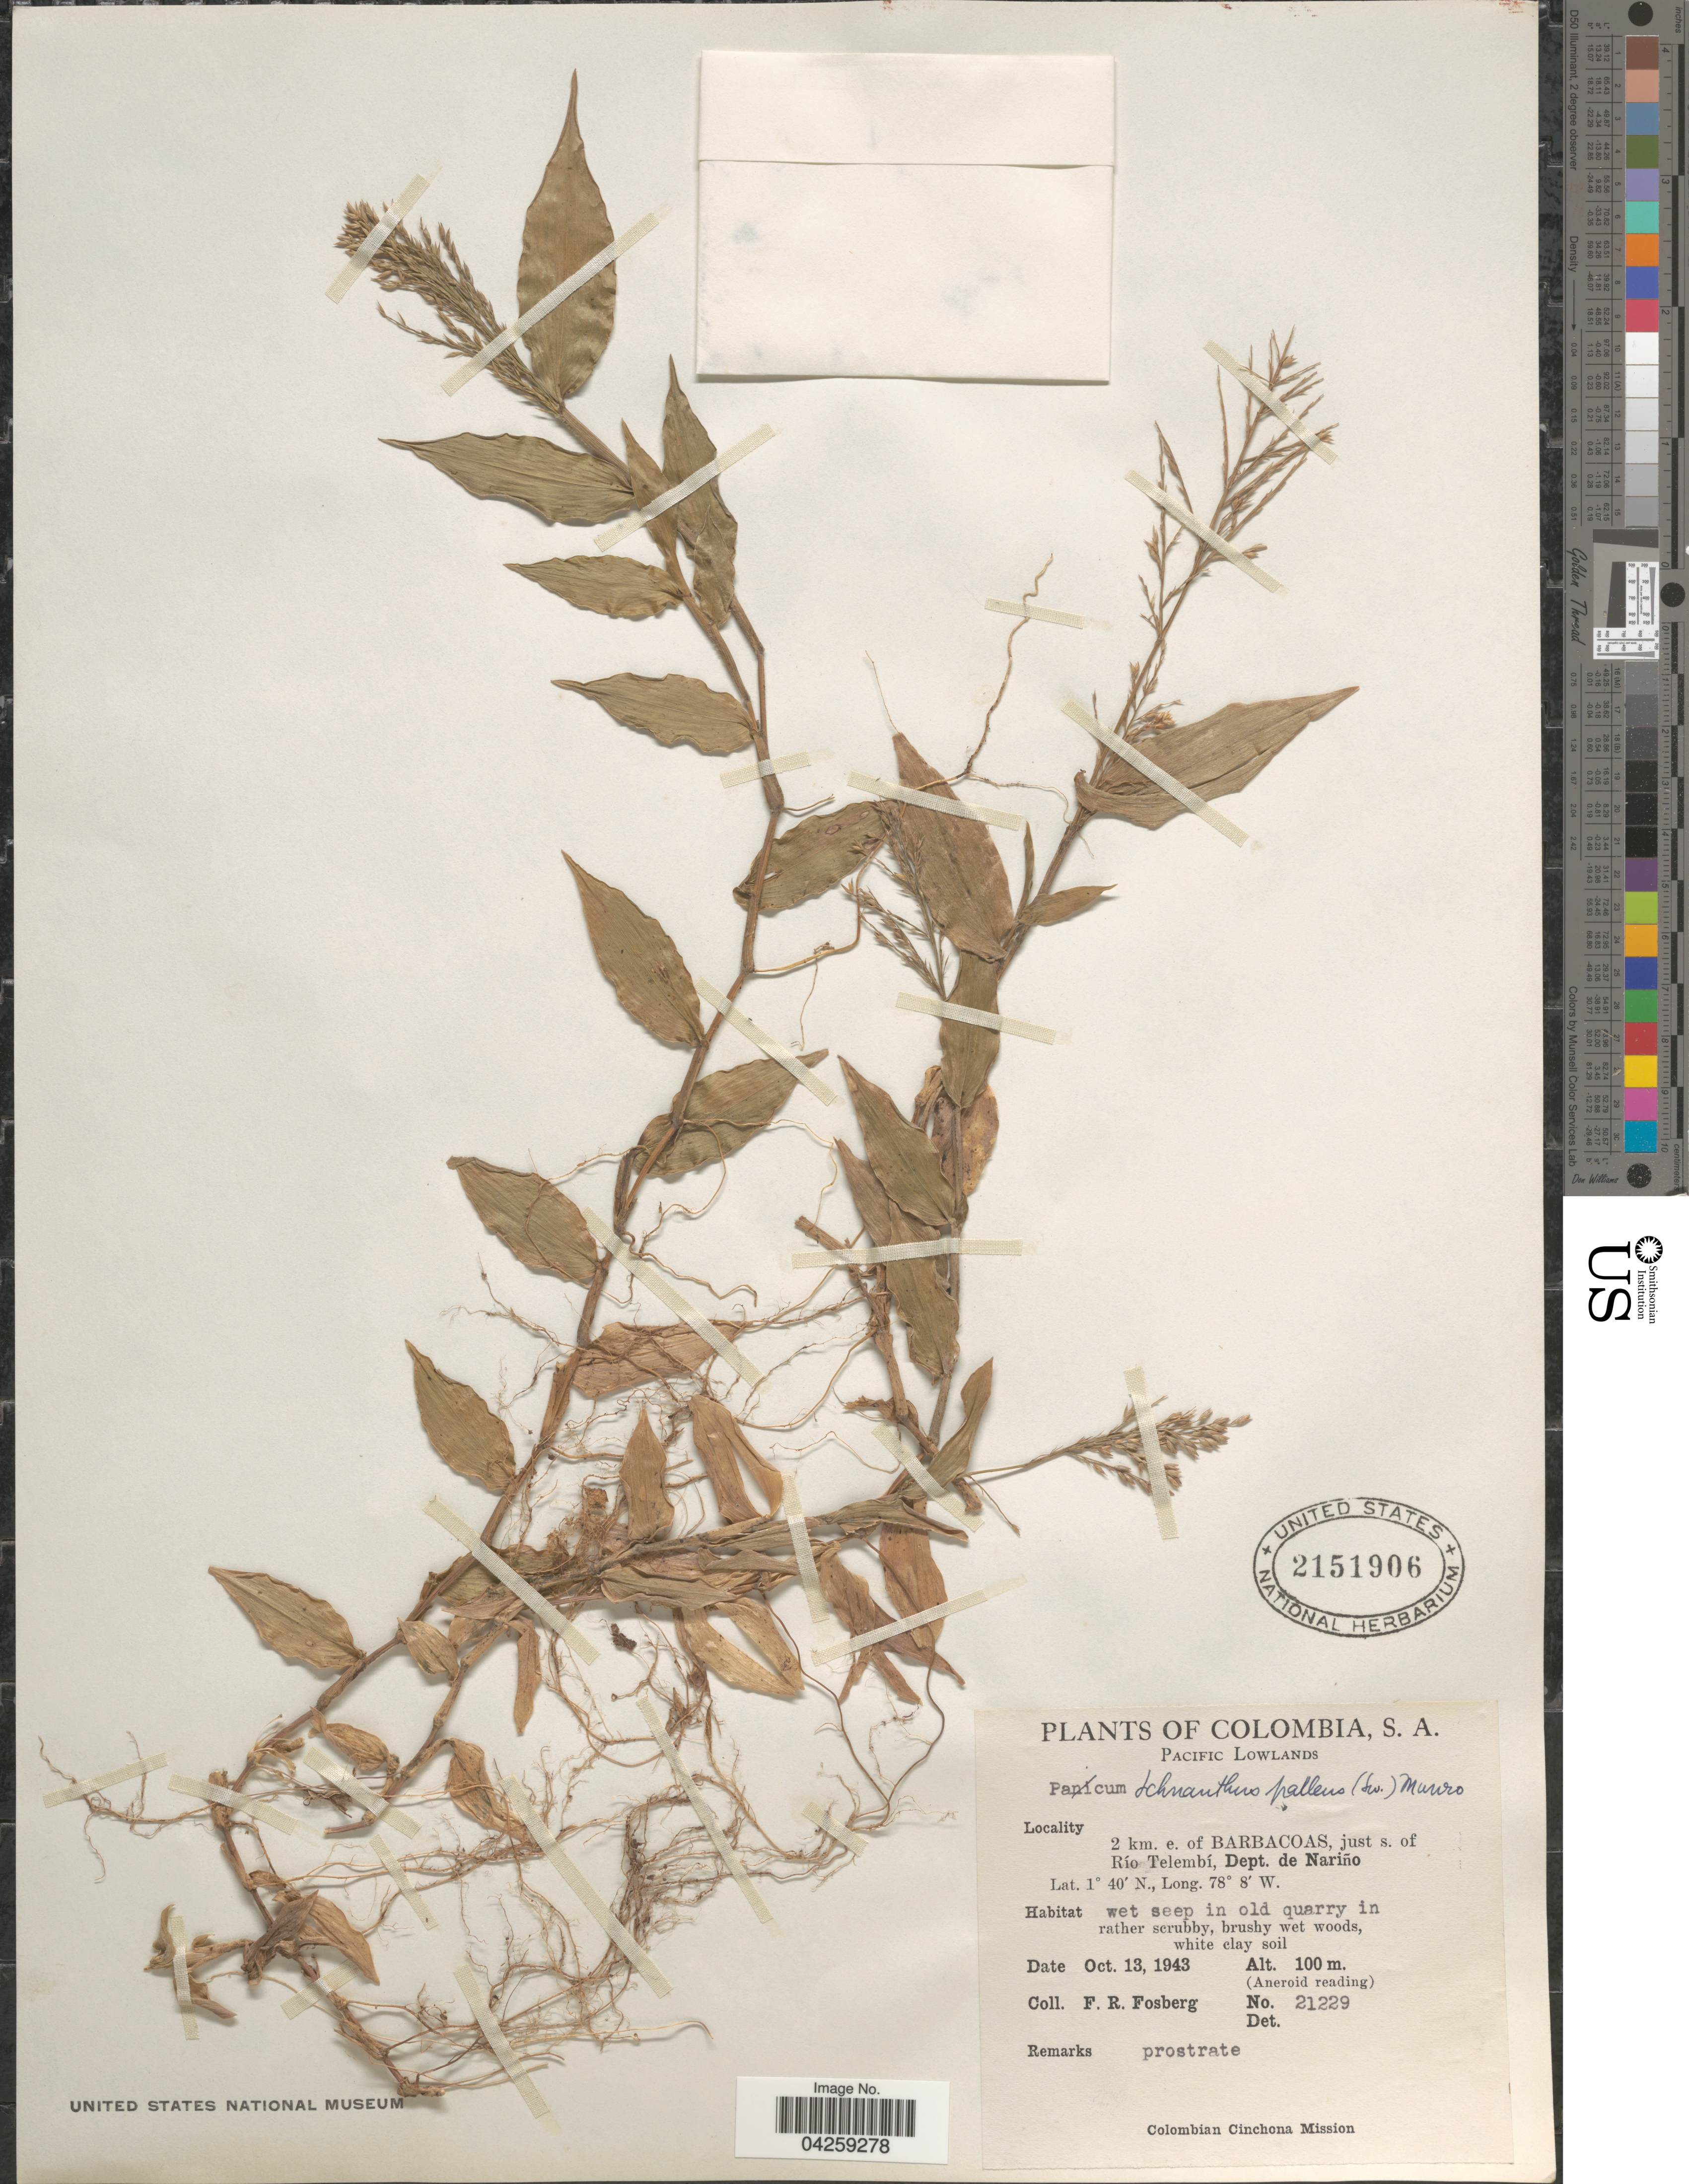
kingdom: Plantae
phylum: Tracheophyta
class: Liliopsida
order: Poales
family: Poaceae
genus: Ichnanthus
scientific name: Ichnanthus pallens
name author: (Sw.) Munro ex Benth.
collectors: F. R. Fosberg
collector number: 21229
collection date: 1943-10-13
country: Colombia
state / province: Nariño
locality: S.A. Pacific Lowlands. 2 km. e. of Barbacoas, just s. of Río Telembí, Dept. de Nariño. Colombian Cinchona Mission.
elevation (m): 100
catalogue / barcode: US 2151906